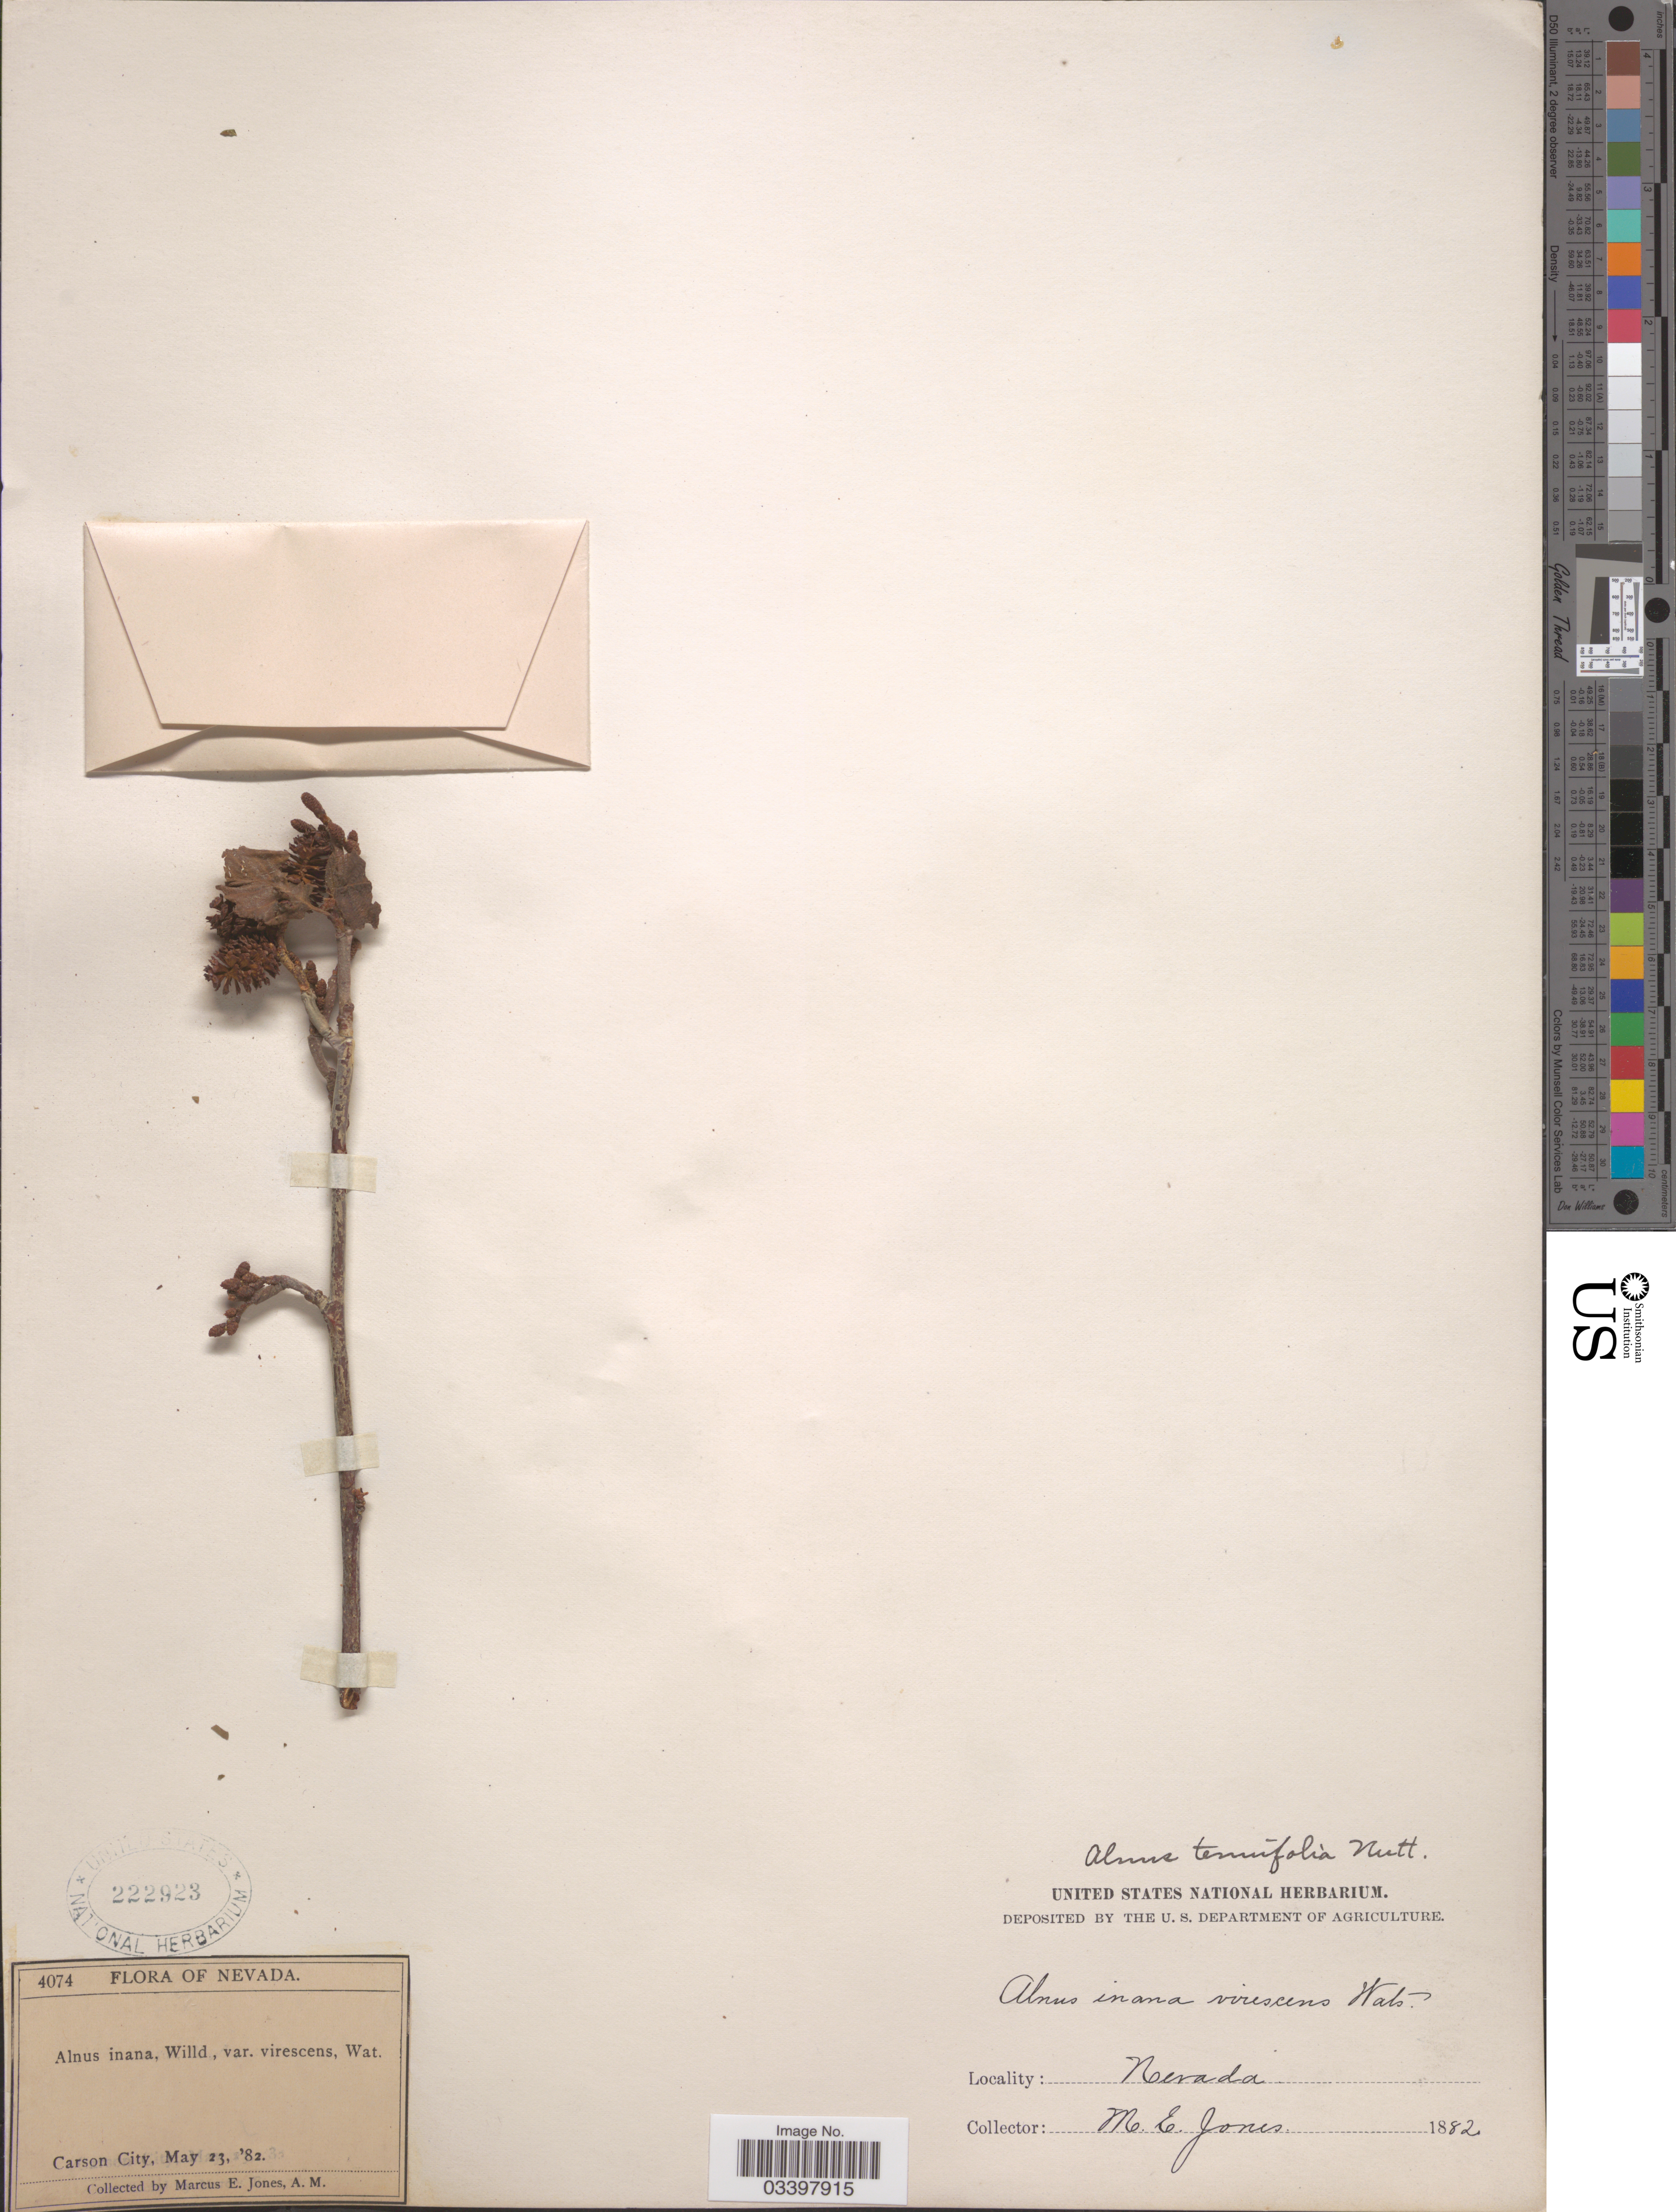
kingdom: Plantae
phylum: Tracheophyta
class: Magnoliopsida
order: Fagales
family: Betulaceae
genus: Alnus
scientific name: Alnus tenuifolia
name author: Nutt.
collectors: M. E. Jones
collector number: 4074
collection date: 1882-05-23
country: United States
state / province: Nevada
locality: Carson City.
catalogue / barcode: US 222923